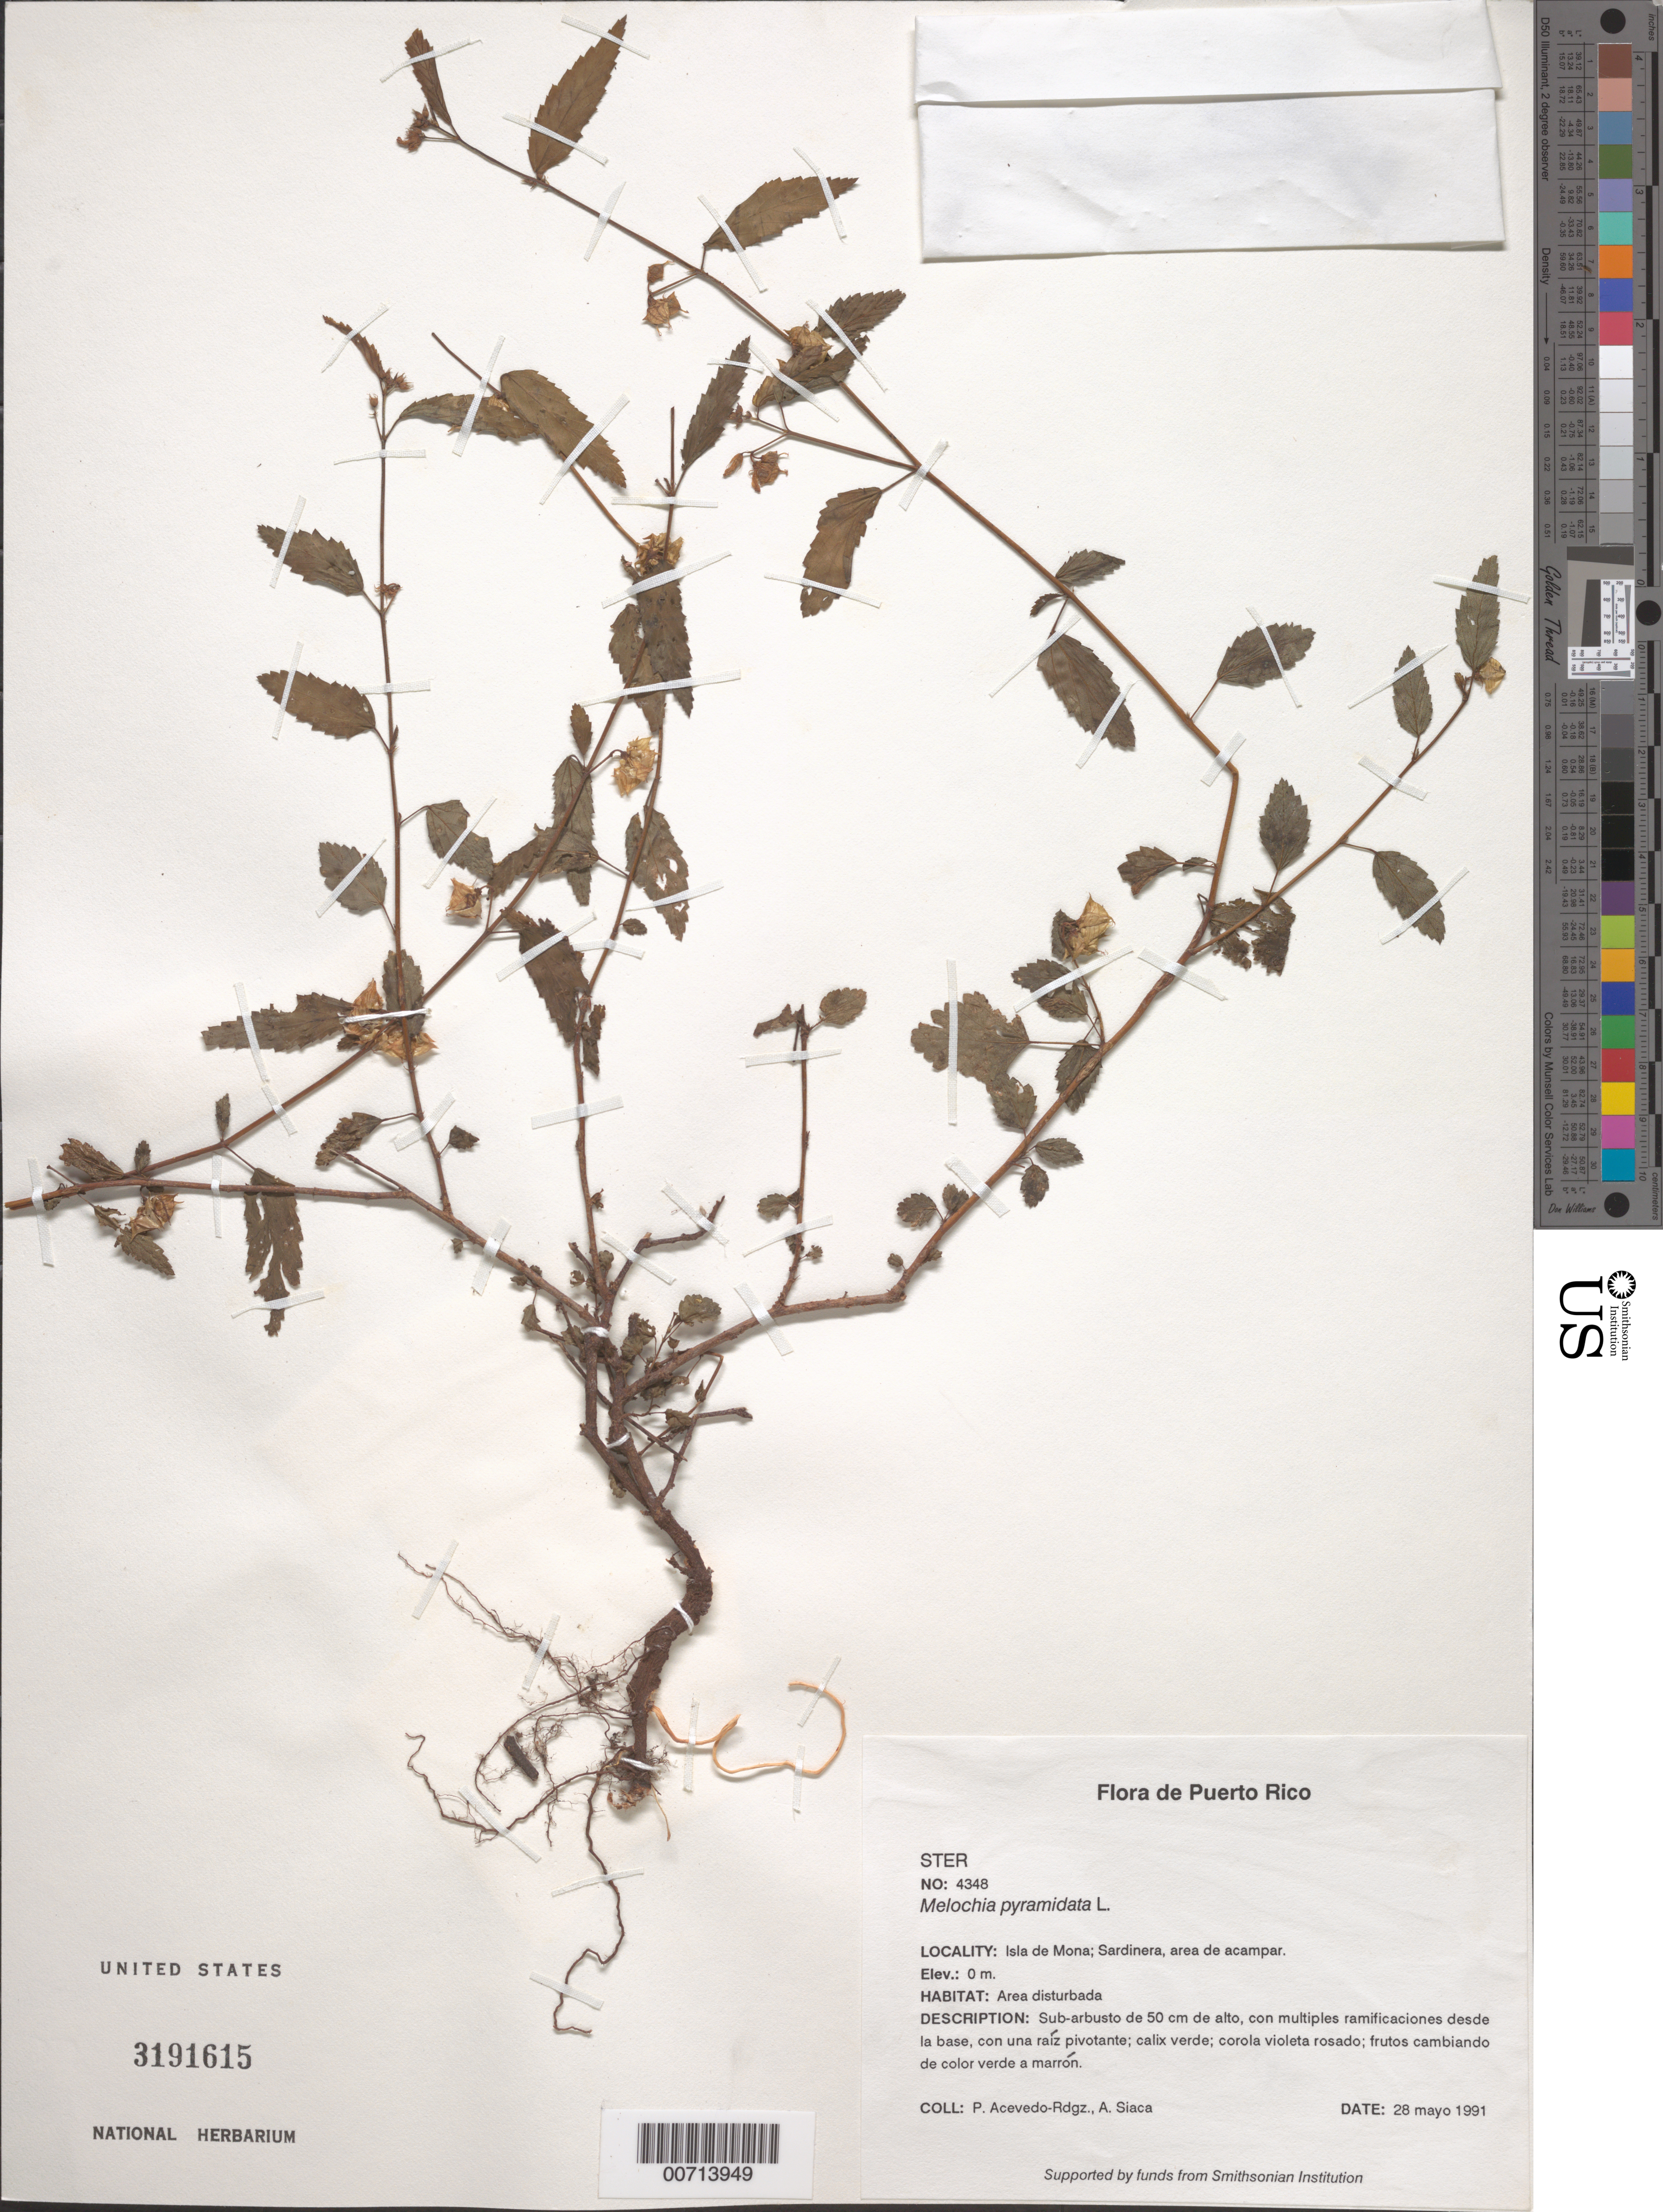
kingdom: Plantae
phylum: Tracheophyta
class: Magnoliopsida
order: Malvales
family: Malvaceae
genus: Melochia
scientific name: Melochia pyramidata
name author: L.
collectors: P. Acevedo-Rodr. & A. Siaca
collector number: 4348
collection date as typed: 28 May 1991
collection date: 1991-05-28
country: Puerto Rico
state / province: Mayaguëz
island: Mona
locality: Isla de Mona; Sardinera, area de acampar.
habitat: Area disturbada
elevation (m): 0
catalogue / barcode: US 3191615